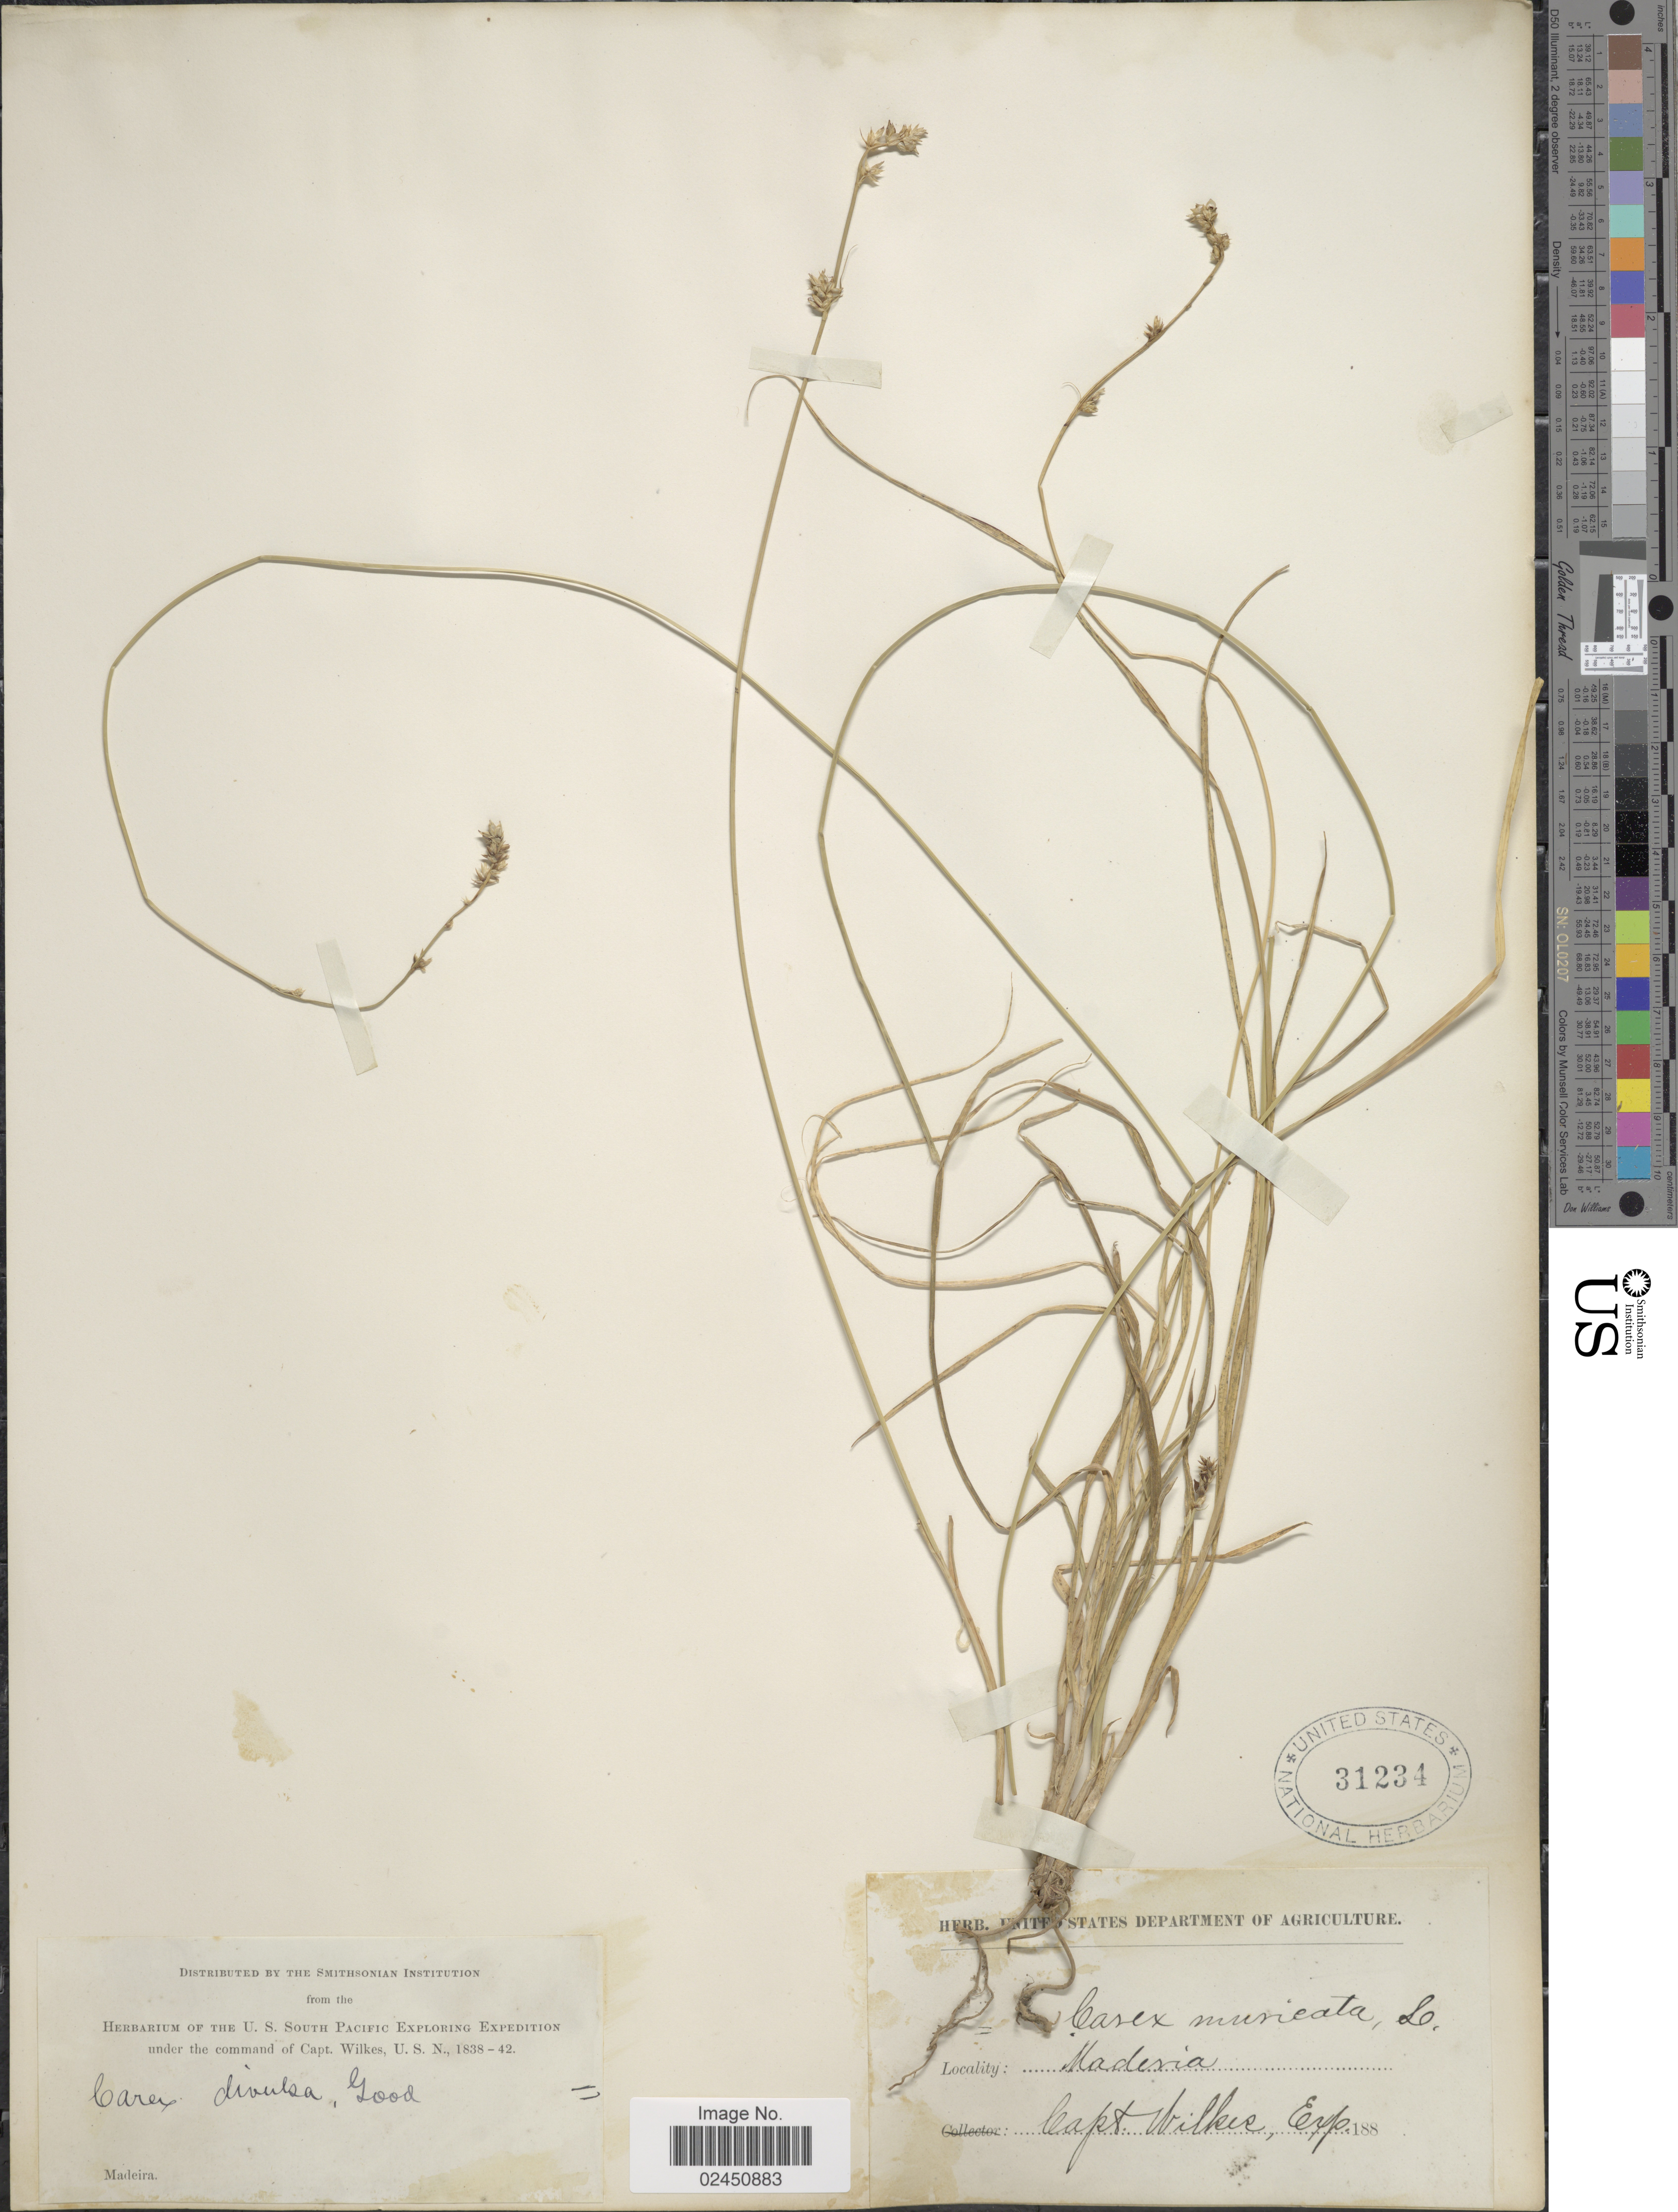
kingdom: Plantae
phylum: Tracheophyta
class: Liliopsida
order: Poales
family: Cyperaceae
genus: Carex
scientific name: Carex muricata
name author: L.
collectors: Wilkes Explor. Exped.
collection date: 1838/1842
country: Portugal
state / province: Madeira (Aut. Reg.)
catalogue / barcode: US 31234